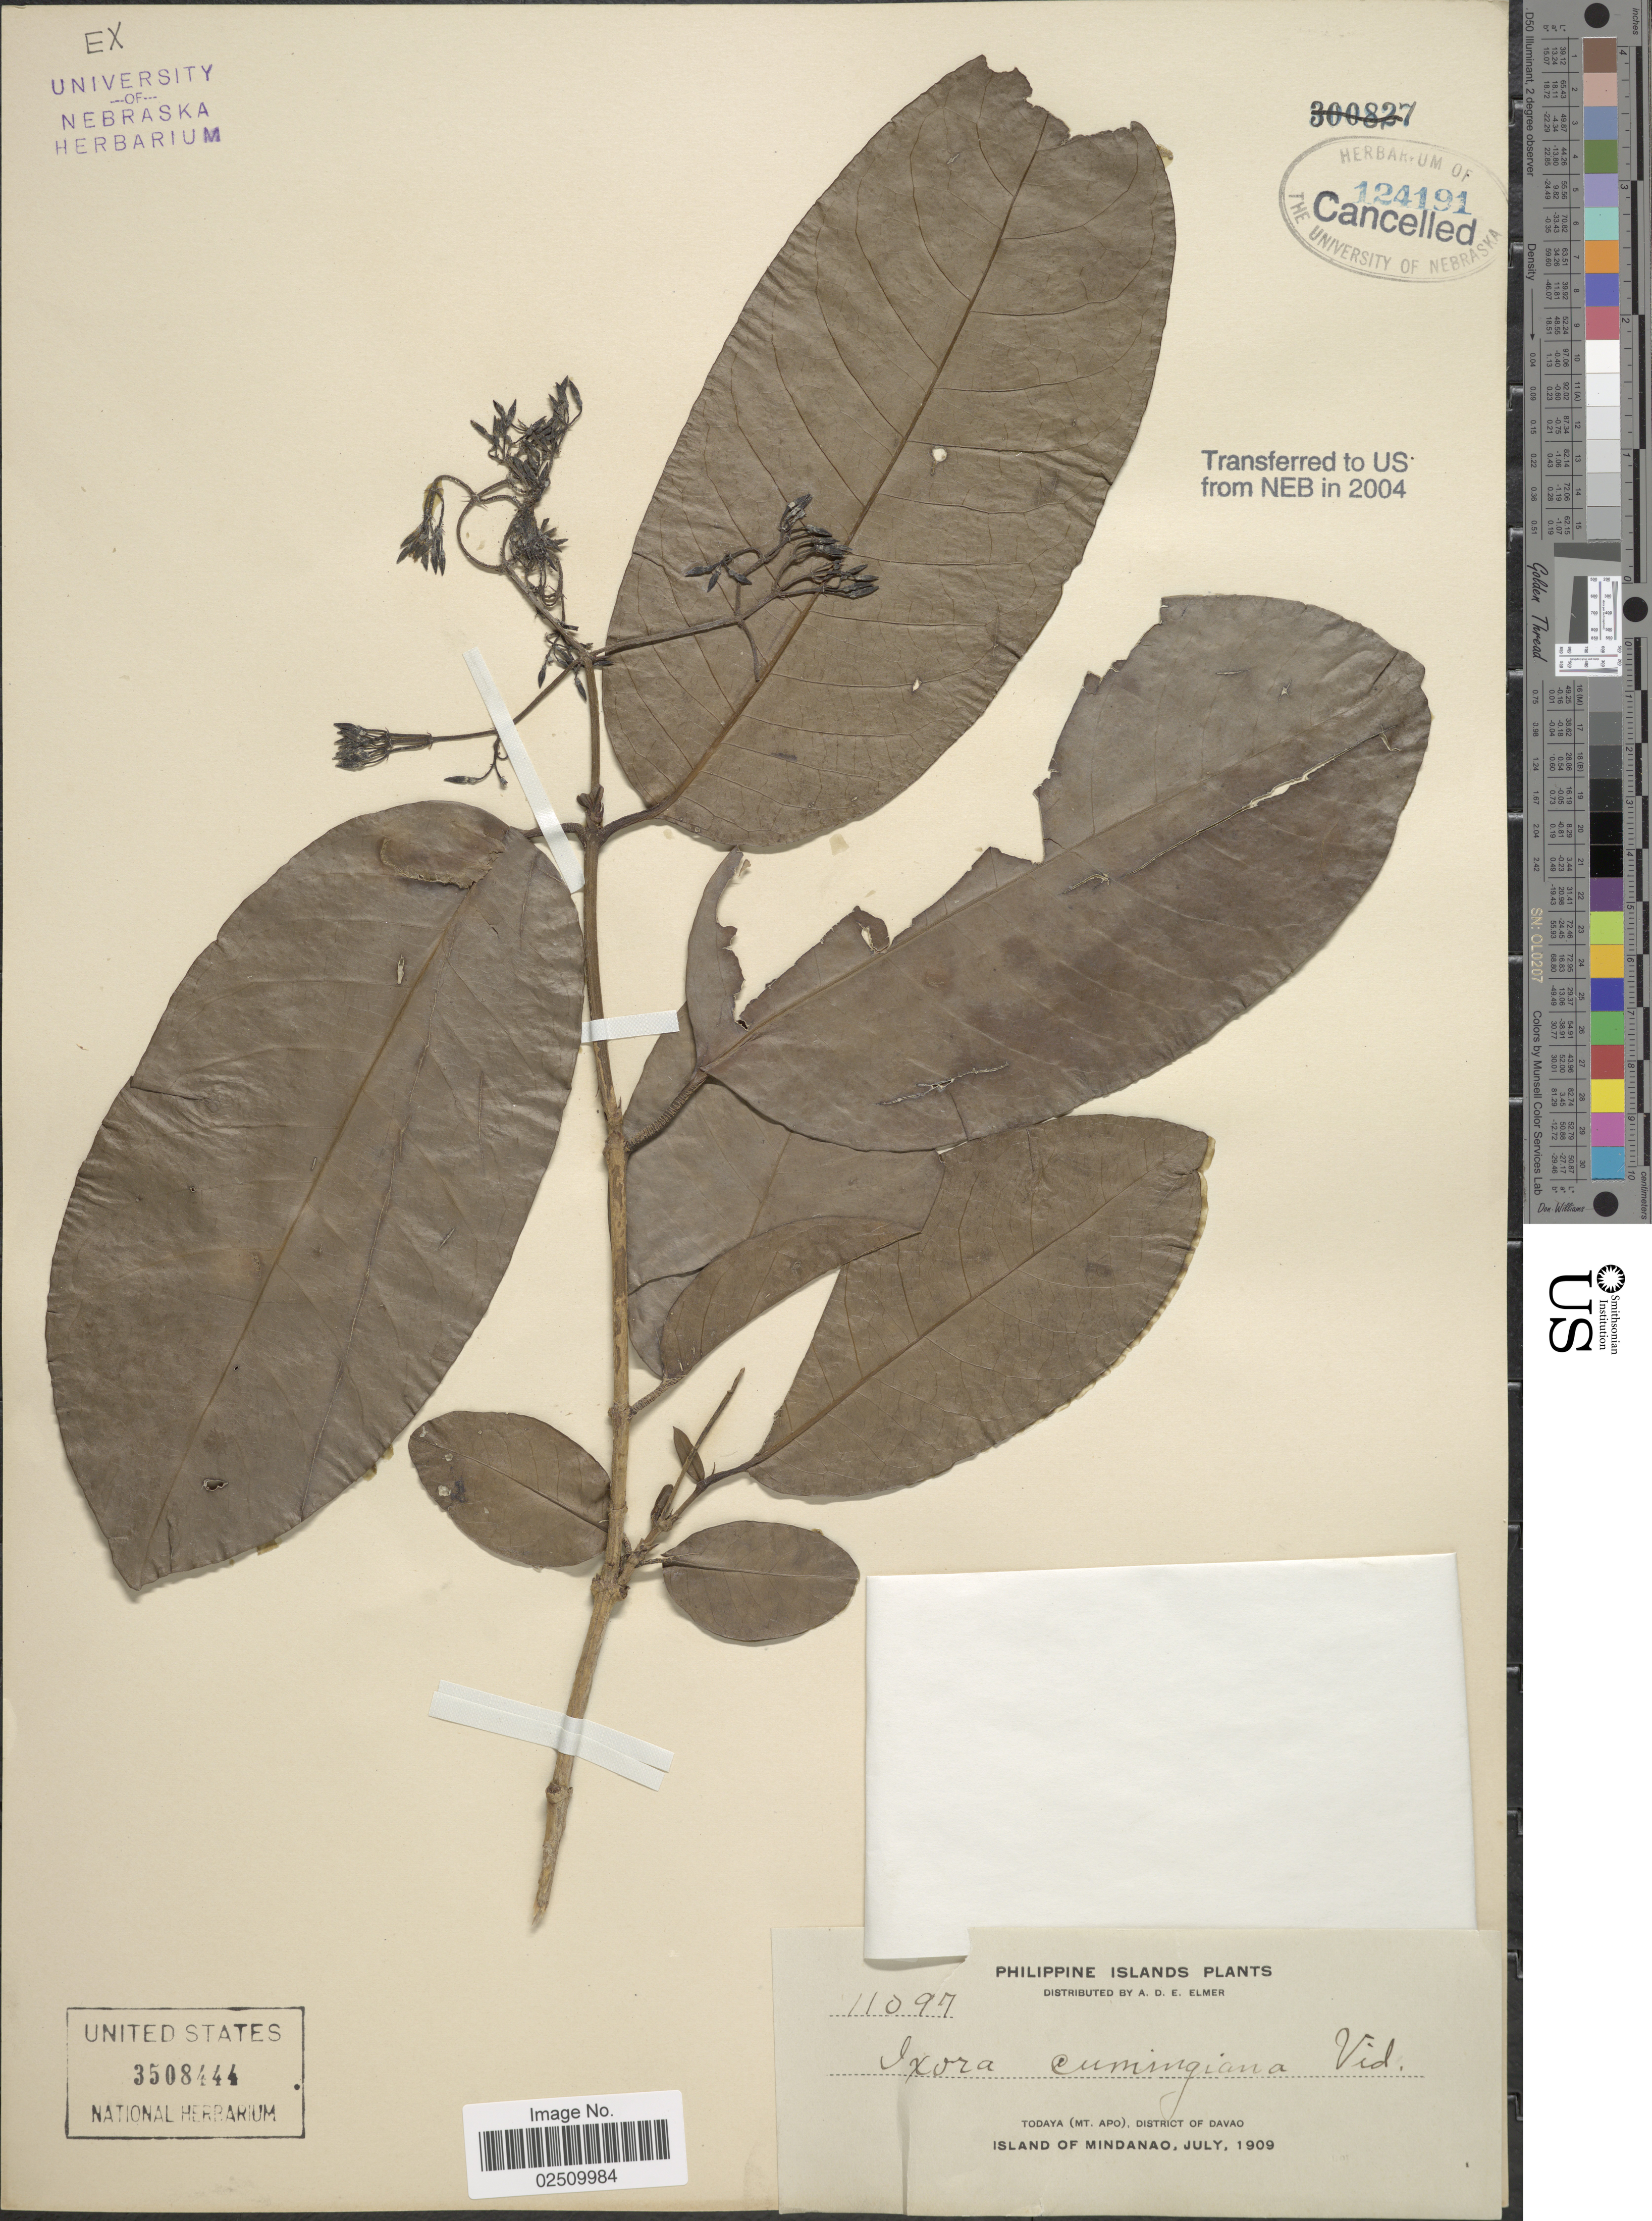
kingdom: Plantae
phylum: Tracheophyta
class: Magnoliopsida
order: Gentianales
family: Rubiaceae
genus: Ixora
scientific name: Ixora cumingiana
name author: S. Vidal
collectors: A. D. E. Elmer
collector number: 11097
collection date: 1909-07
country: Philippines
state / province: Davao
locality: Todaya (Mt. Apo), District of Davao. Island of Mindanao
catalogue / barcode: US 3508444